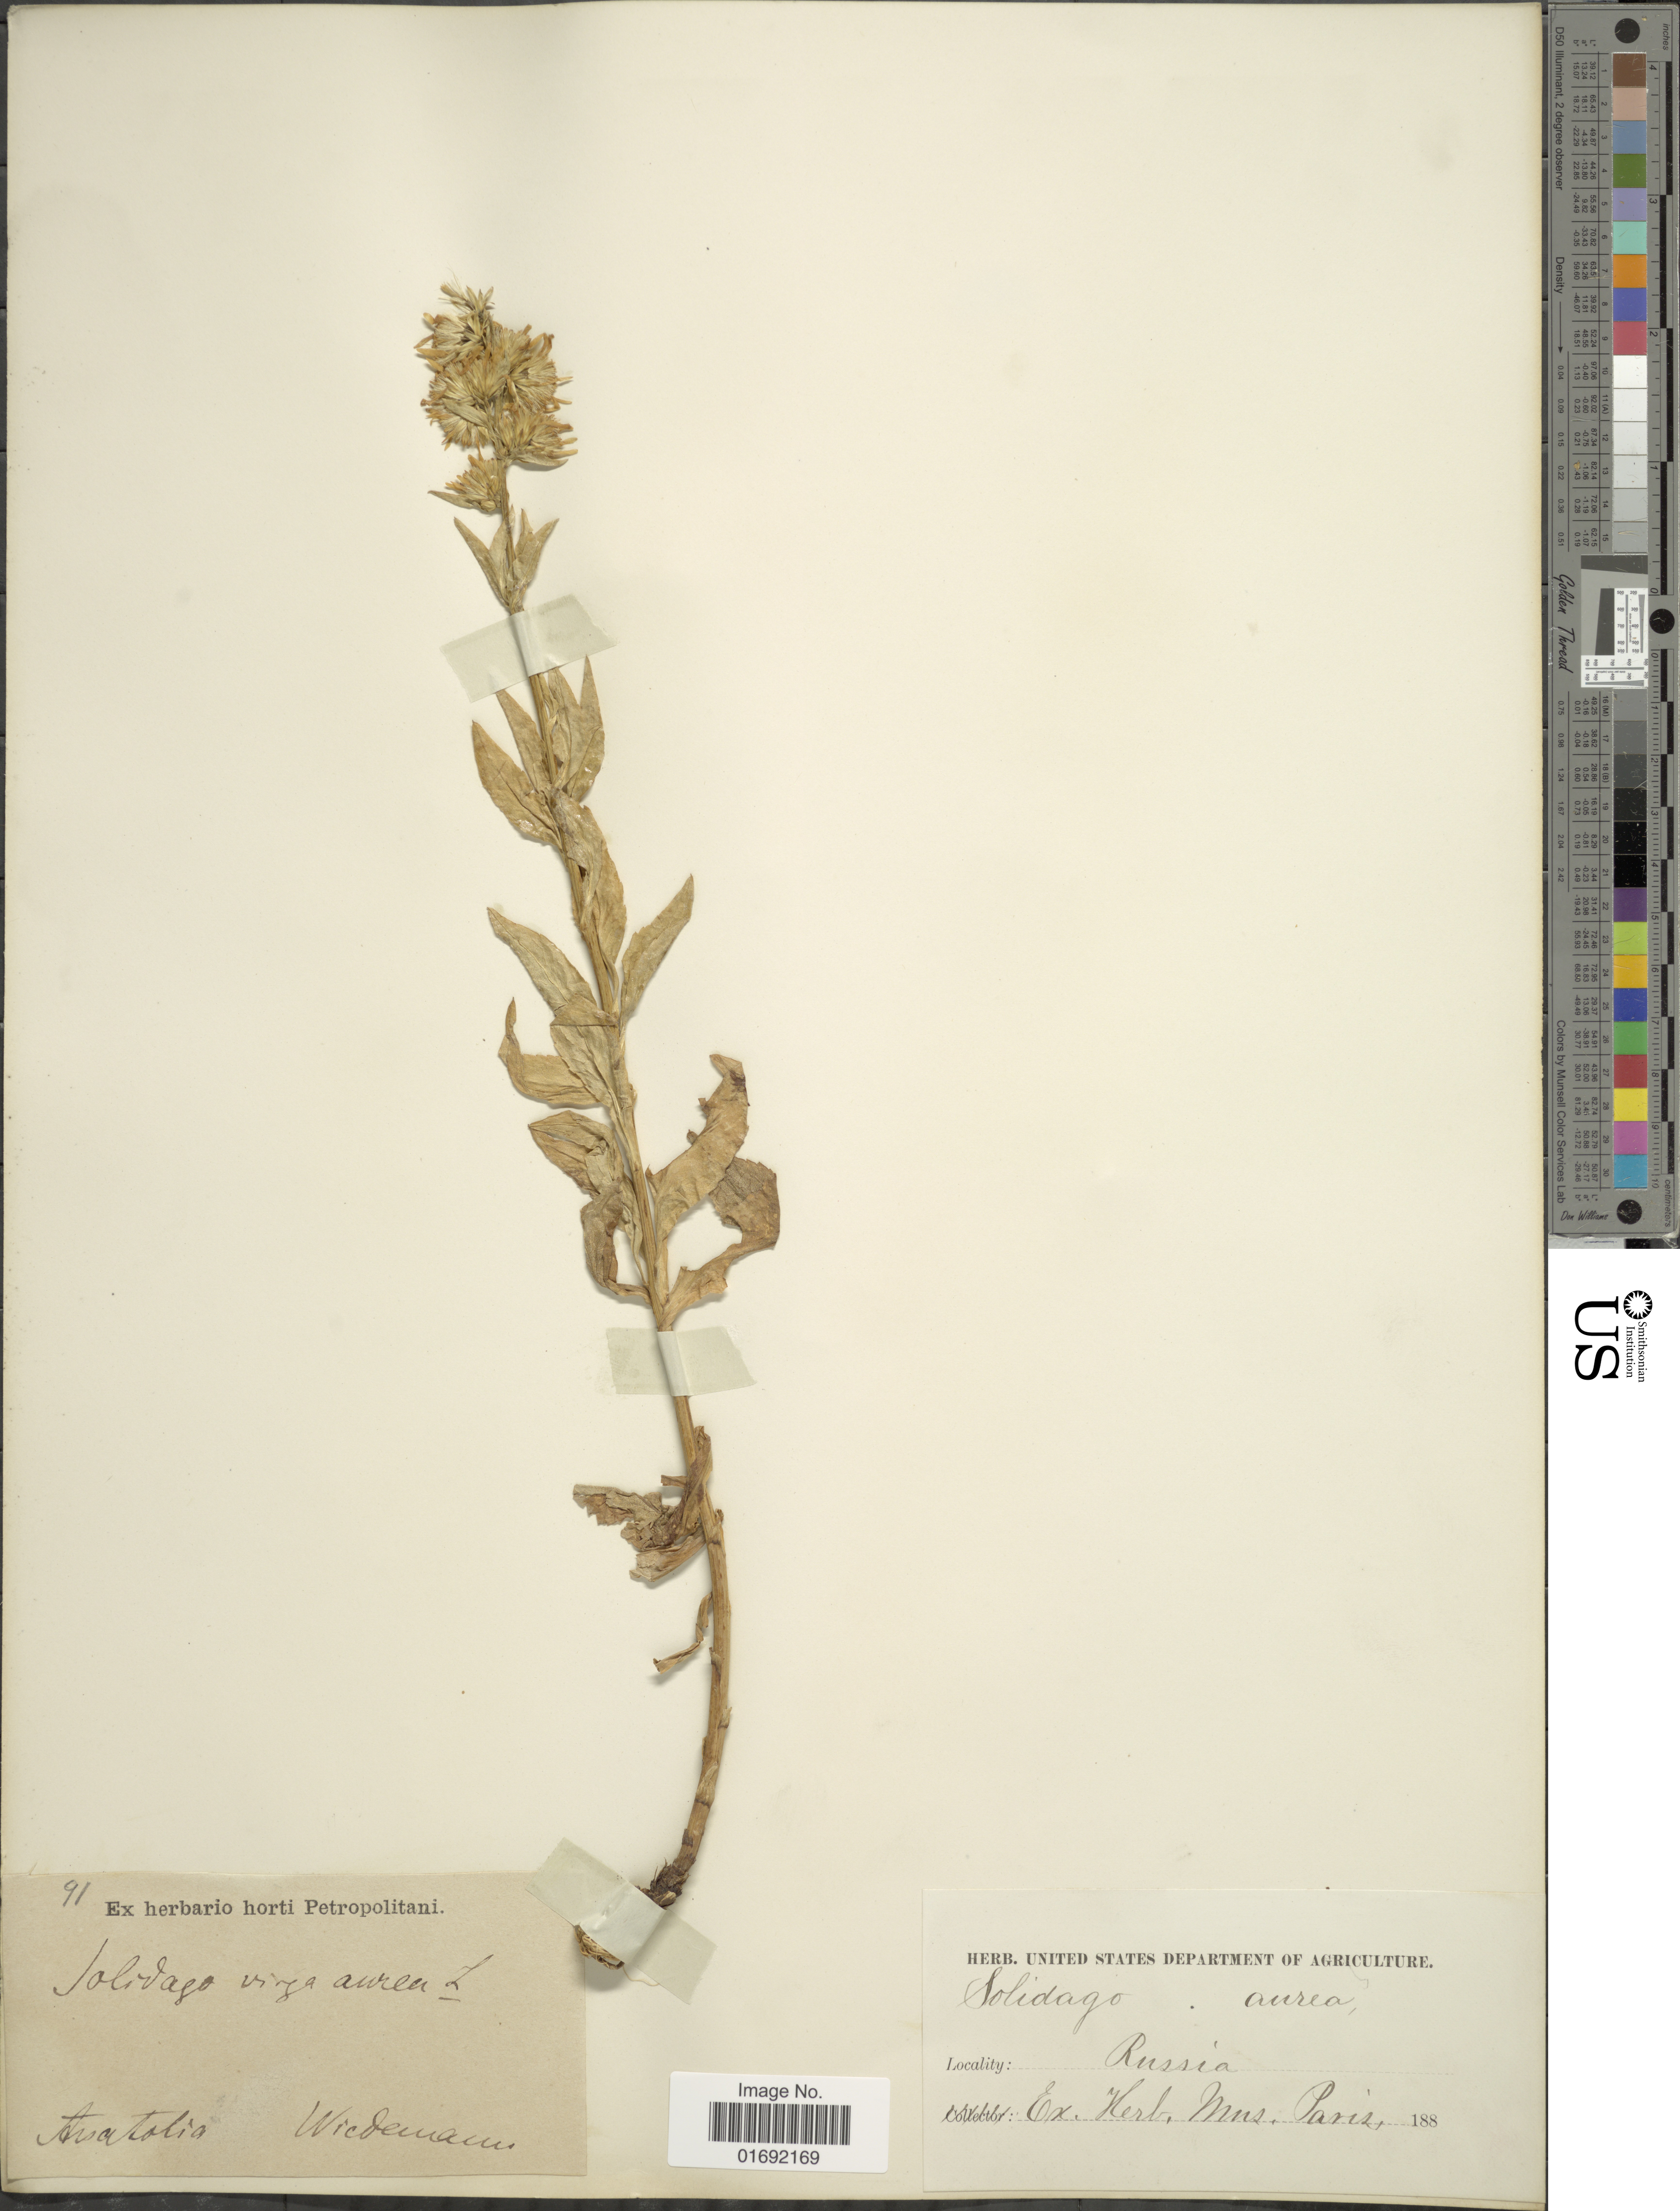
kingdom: Plantae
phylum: Tracheophyta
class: Magnoliopsida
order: Asterales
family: Asteraceae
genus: Solidago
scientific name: Solidago virgaurea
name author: L.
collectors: Wiedemann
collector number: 91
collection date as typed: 188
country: Russian Federation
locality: Anatolia, "Russia" [probably Turkey]